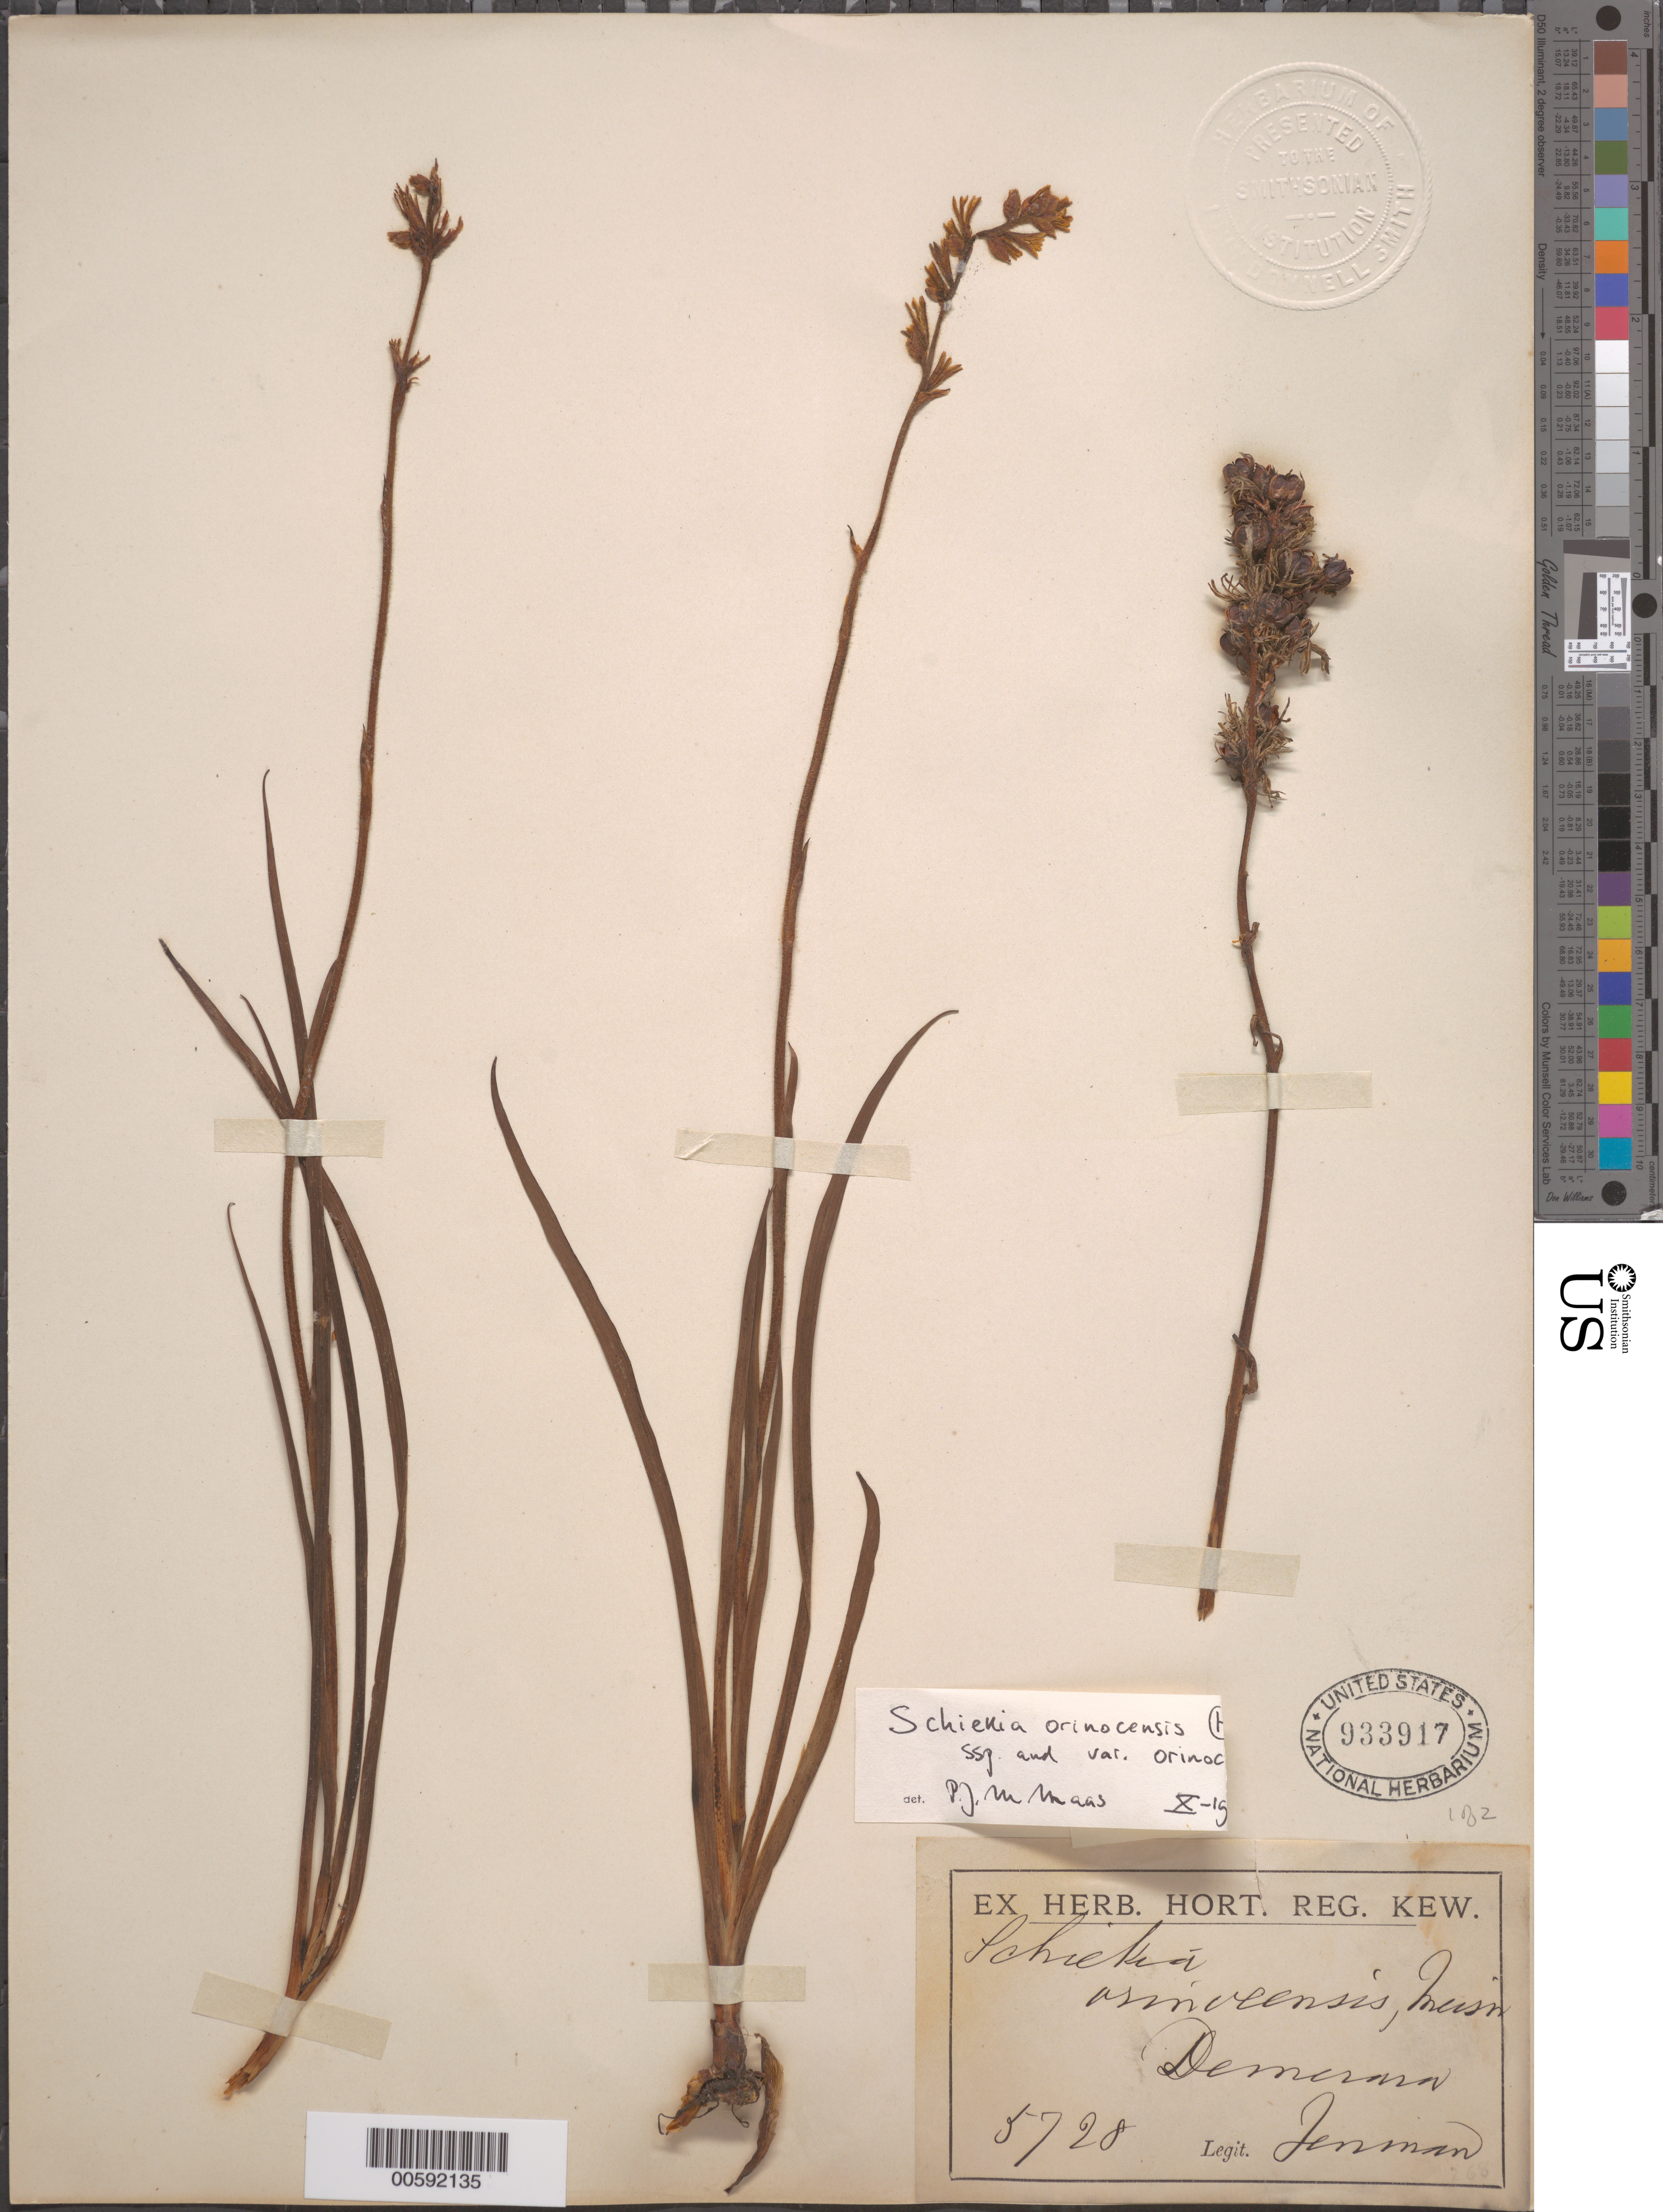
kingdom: Plantae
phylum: Tracheophyta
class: Liliopsida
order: Commelinales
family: Haemodoraceae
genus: Schiekia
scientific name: Schiekia orinocensis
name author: (Kunth) Meisn.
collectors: G. S. Jenman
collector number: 5728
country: Guyana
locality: Demarara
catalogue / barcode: US 933917